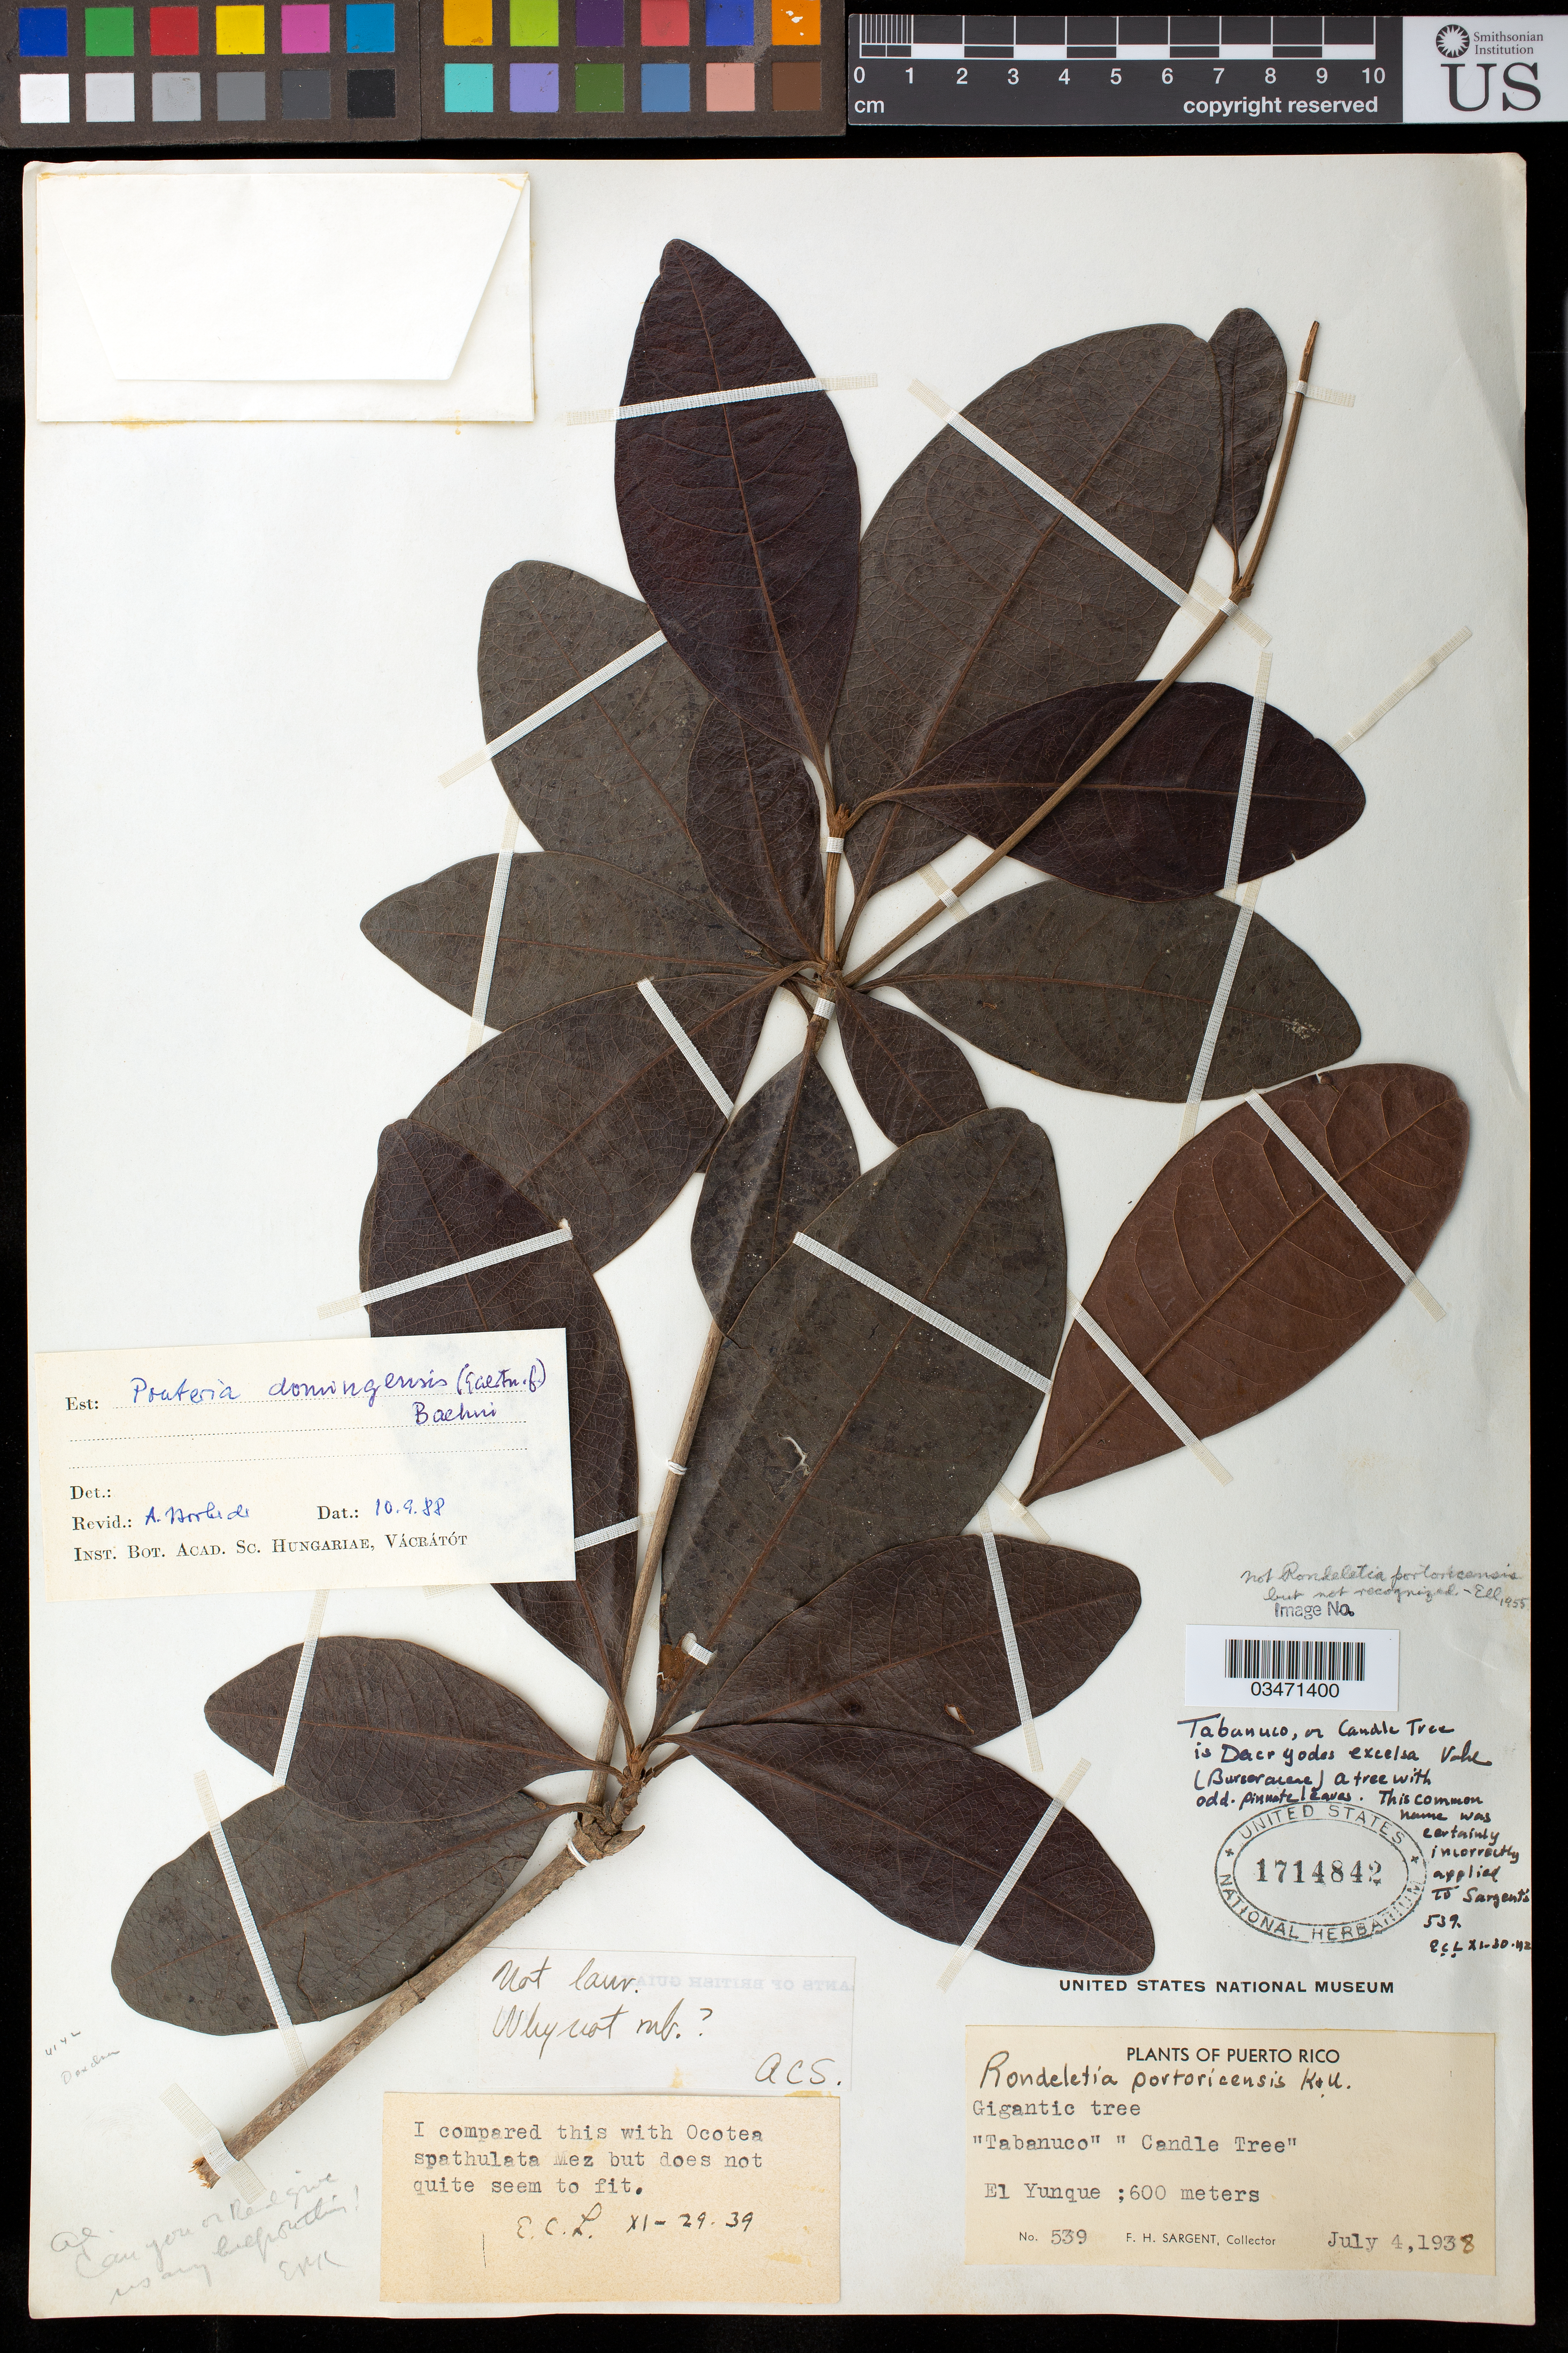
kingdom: Plantae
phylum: Tracheophyta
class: Magnoliopsida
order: Ericales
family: Sapotaceae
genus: Pouteria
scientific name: Pouteria domingensis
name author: (C.F. Gaertn.) Baehni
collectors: F. H. Sargent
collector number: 539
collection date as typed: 04 Jul 1938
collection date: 1938-07-04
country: Puerto Rico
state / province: Río Grande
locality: El Yunque.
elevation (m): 600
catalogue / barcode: US 1714842